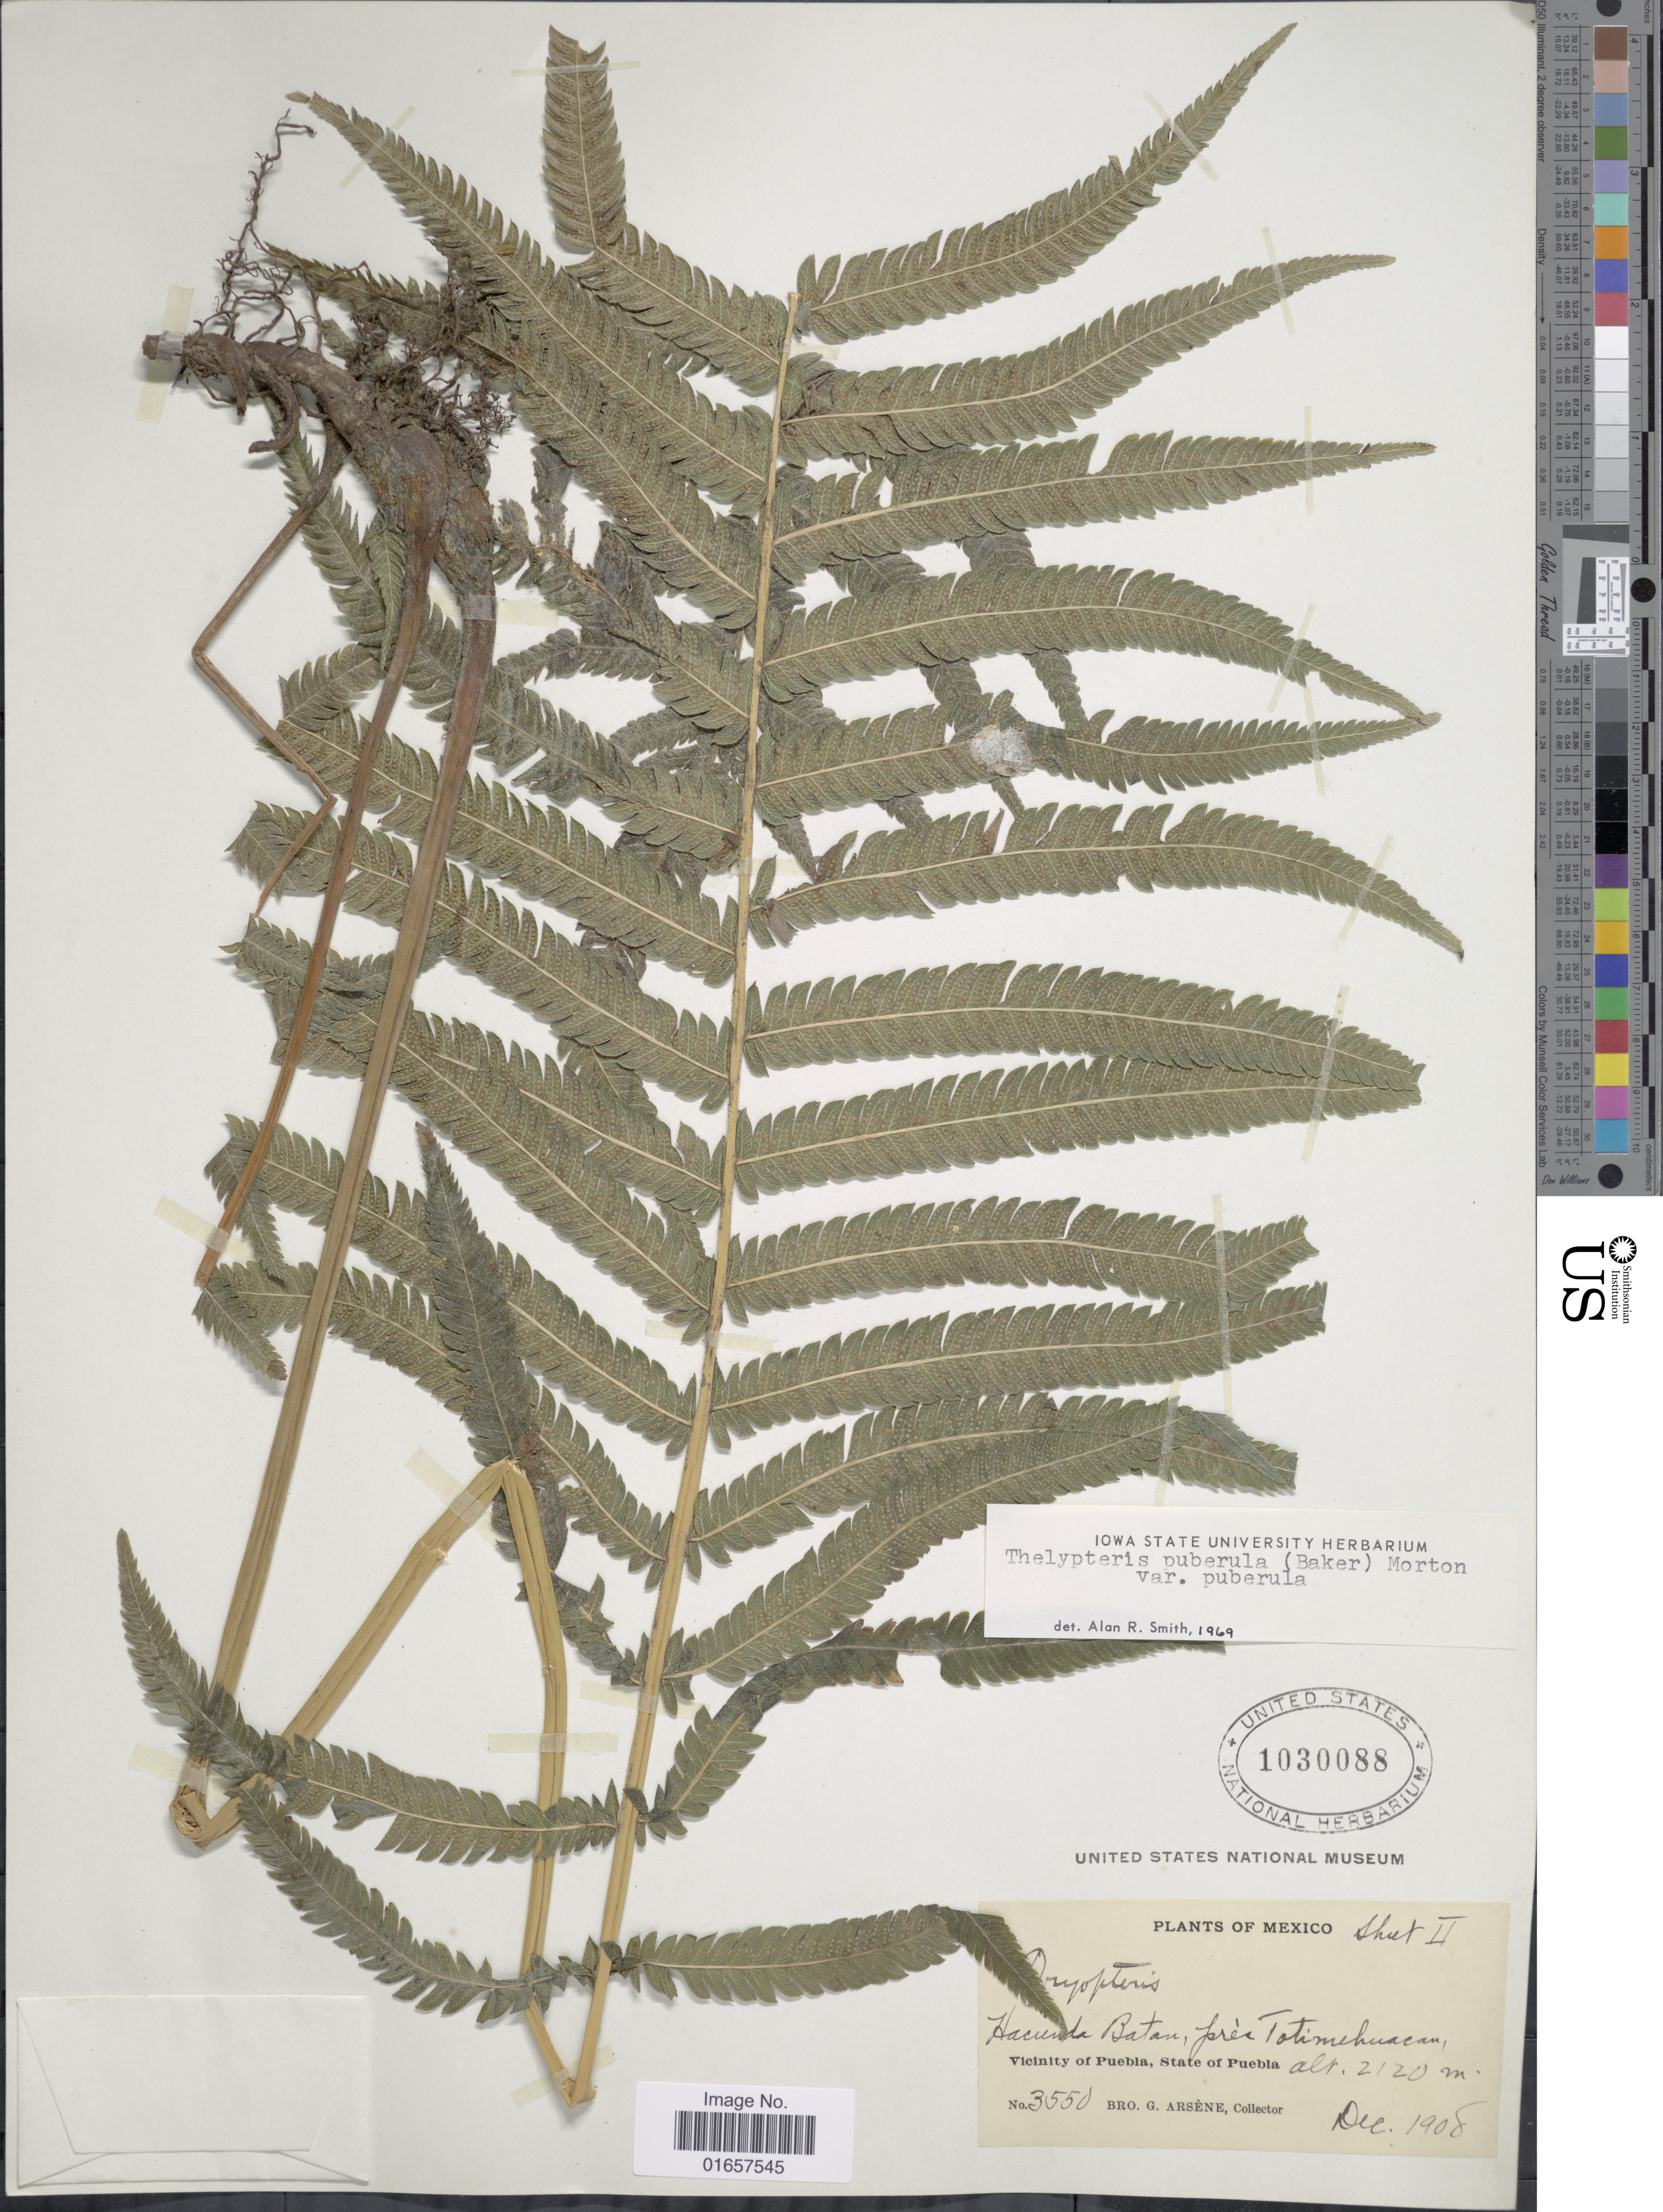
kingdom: Plantae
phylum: Tracheophyta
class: Polypodiopsida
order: Polypodiales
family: Thelypteridaceae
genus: Christella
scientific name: Christella puberula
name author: (Baker) Á. Löve & D. Löve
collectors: Bro. G. Arsène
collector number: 3550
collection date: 1908-12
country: Mexico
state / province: Puebla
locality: Hacienda Batan, prés Totimehuacán, Vicinity of Puebla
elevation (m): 2120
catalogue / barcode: US 1030088